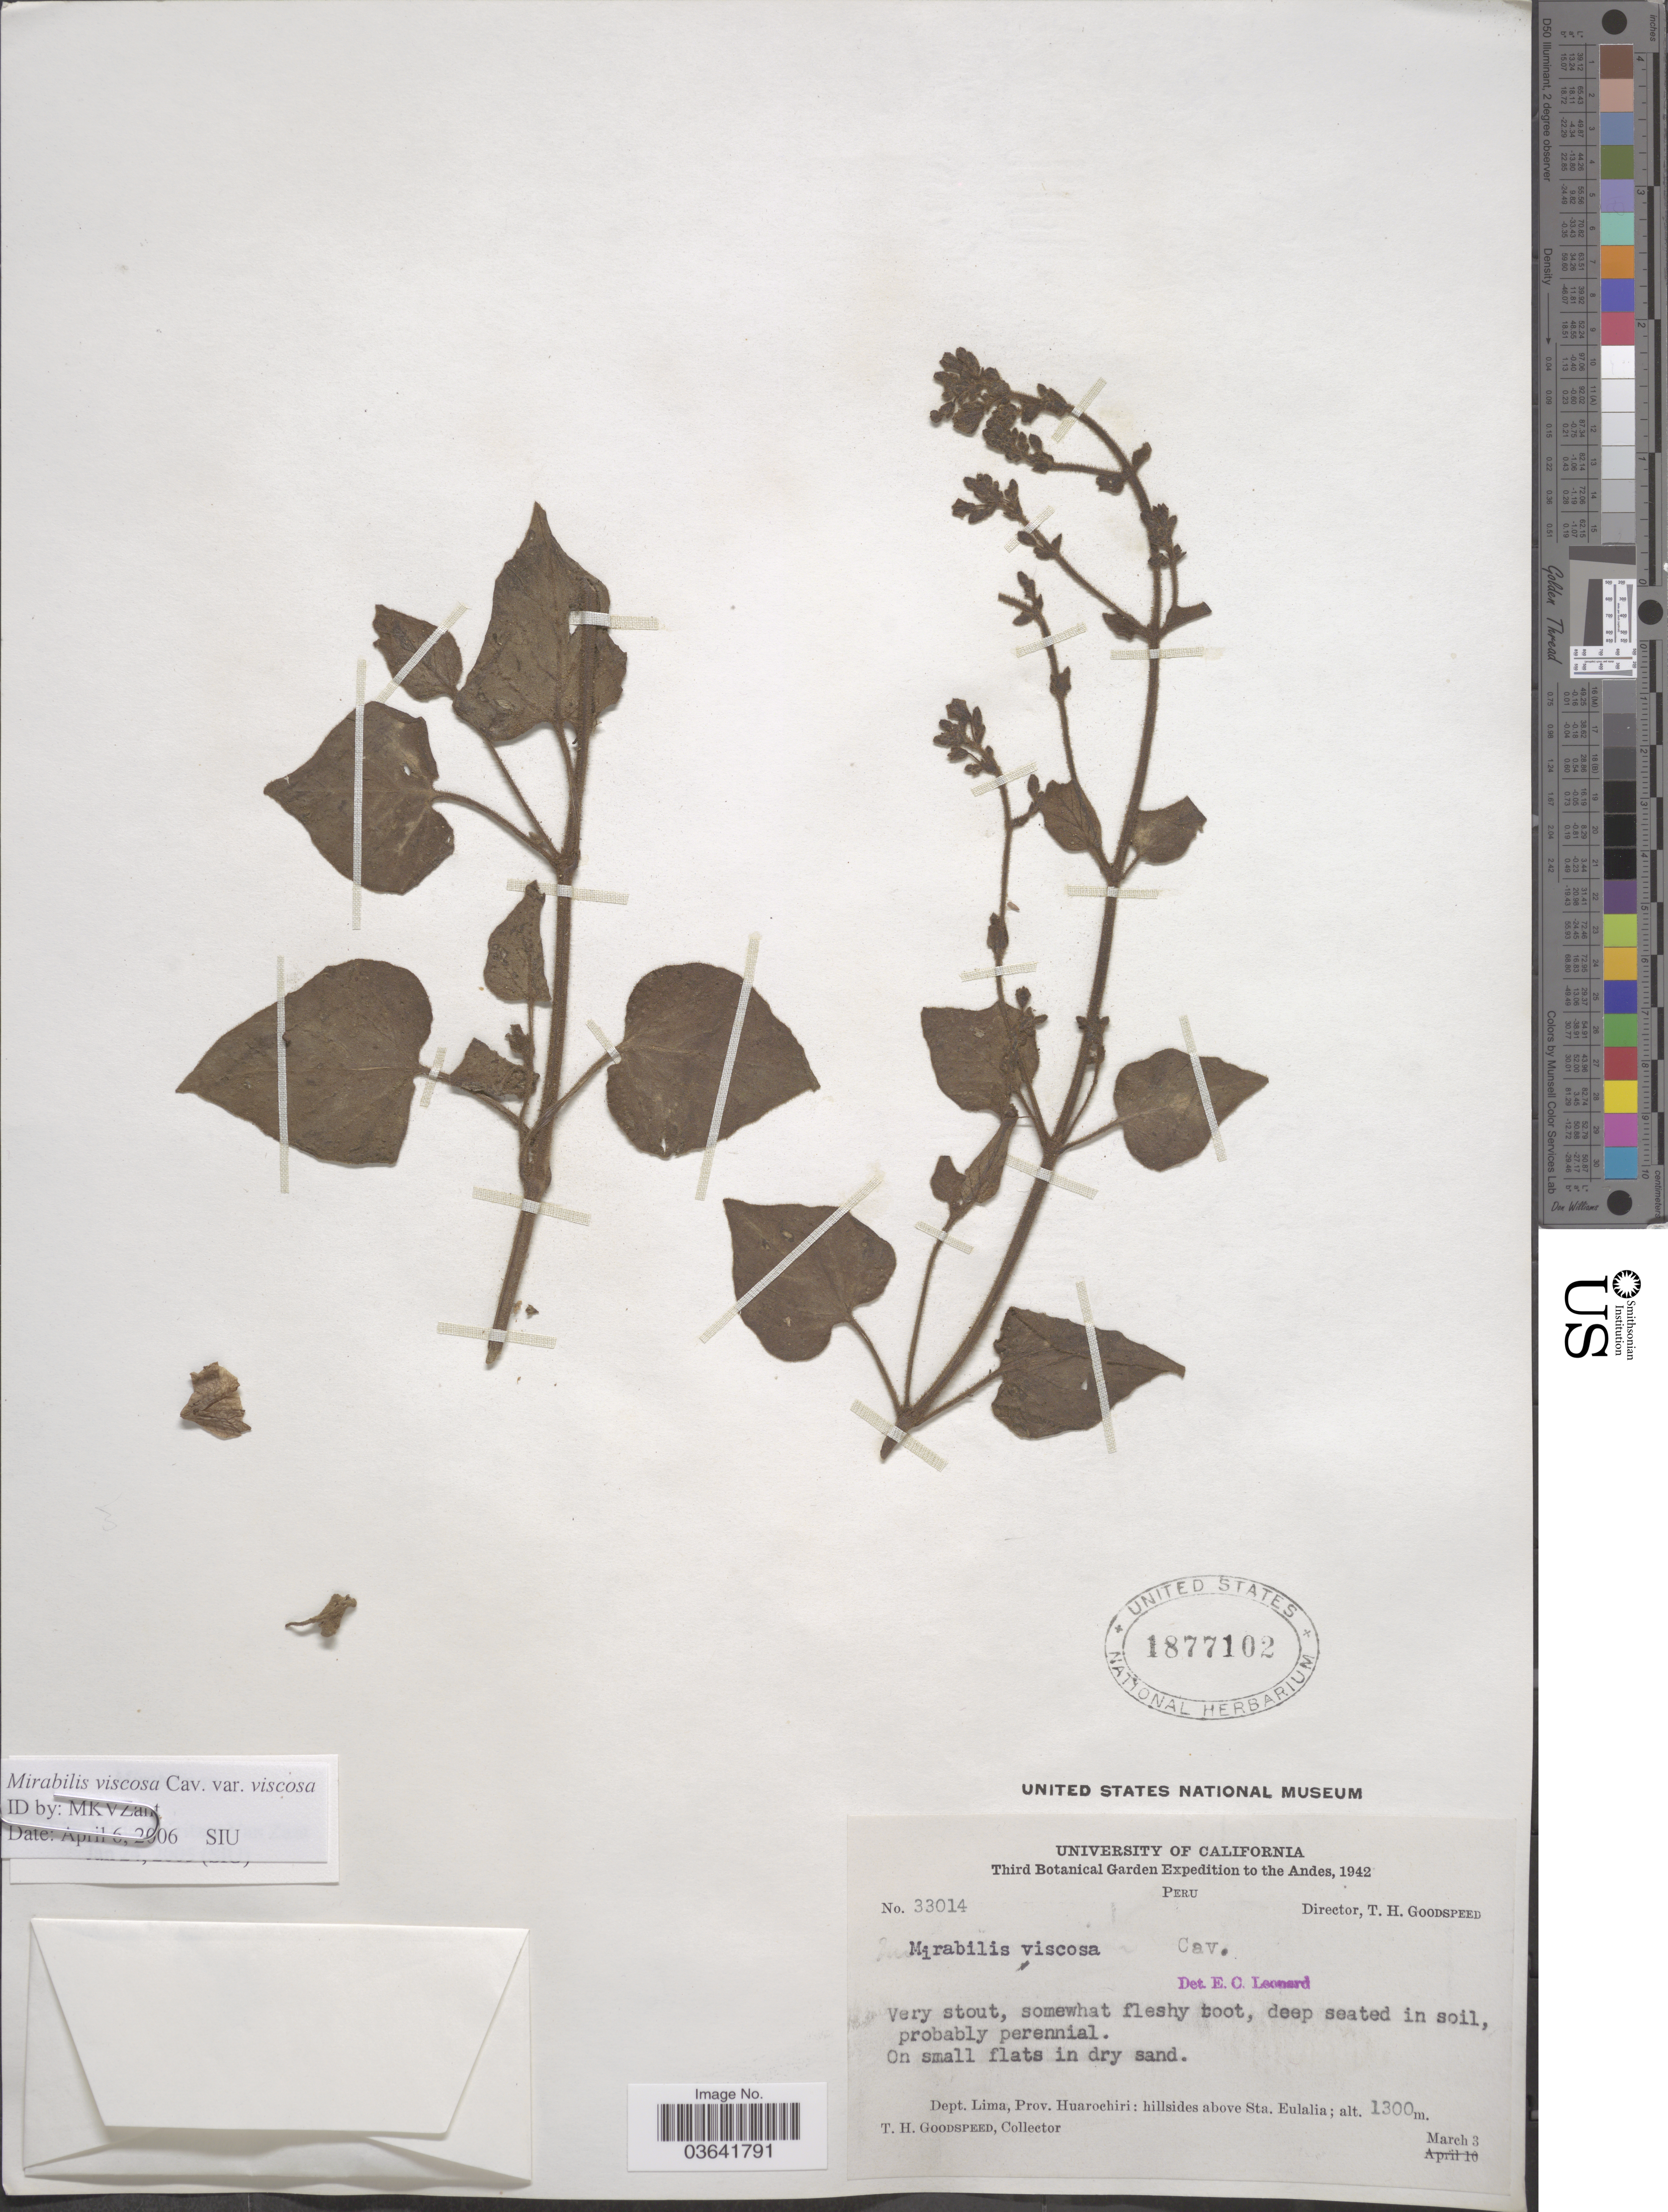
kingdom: Plantae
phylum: Tracheophyta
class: Magnoliopsida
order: Caryophyllales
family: Nyctaginaceae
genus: Mirabilis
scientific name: Mirabilis viscosa var. viscosa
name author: Cav.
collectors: T. Goodspeed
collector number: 33014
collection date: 1942-03-03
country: Peru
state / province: Lima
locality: The Andes. Dept. Lima, Prov. Huarochiri: hillsides above Sta. Eulalia.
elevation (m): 1300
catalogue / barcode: US 1877102